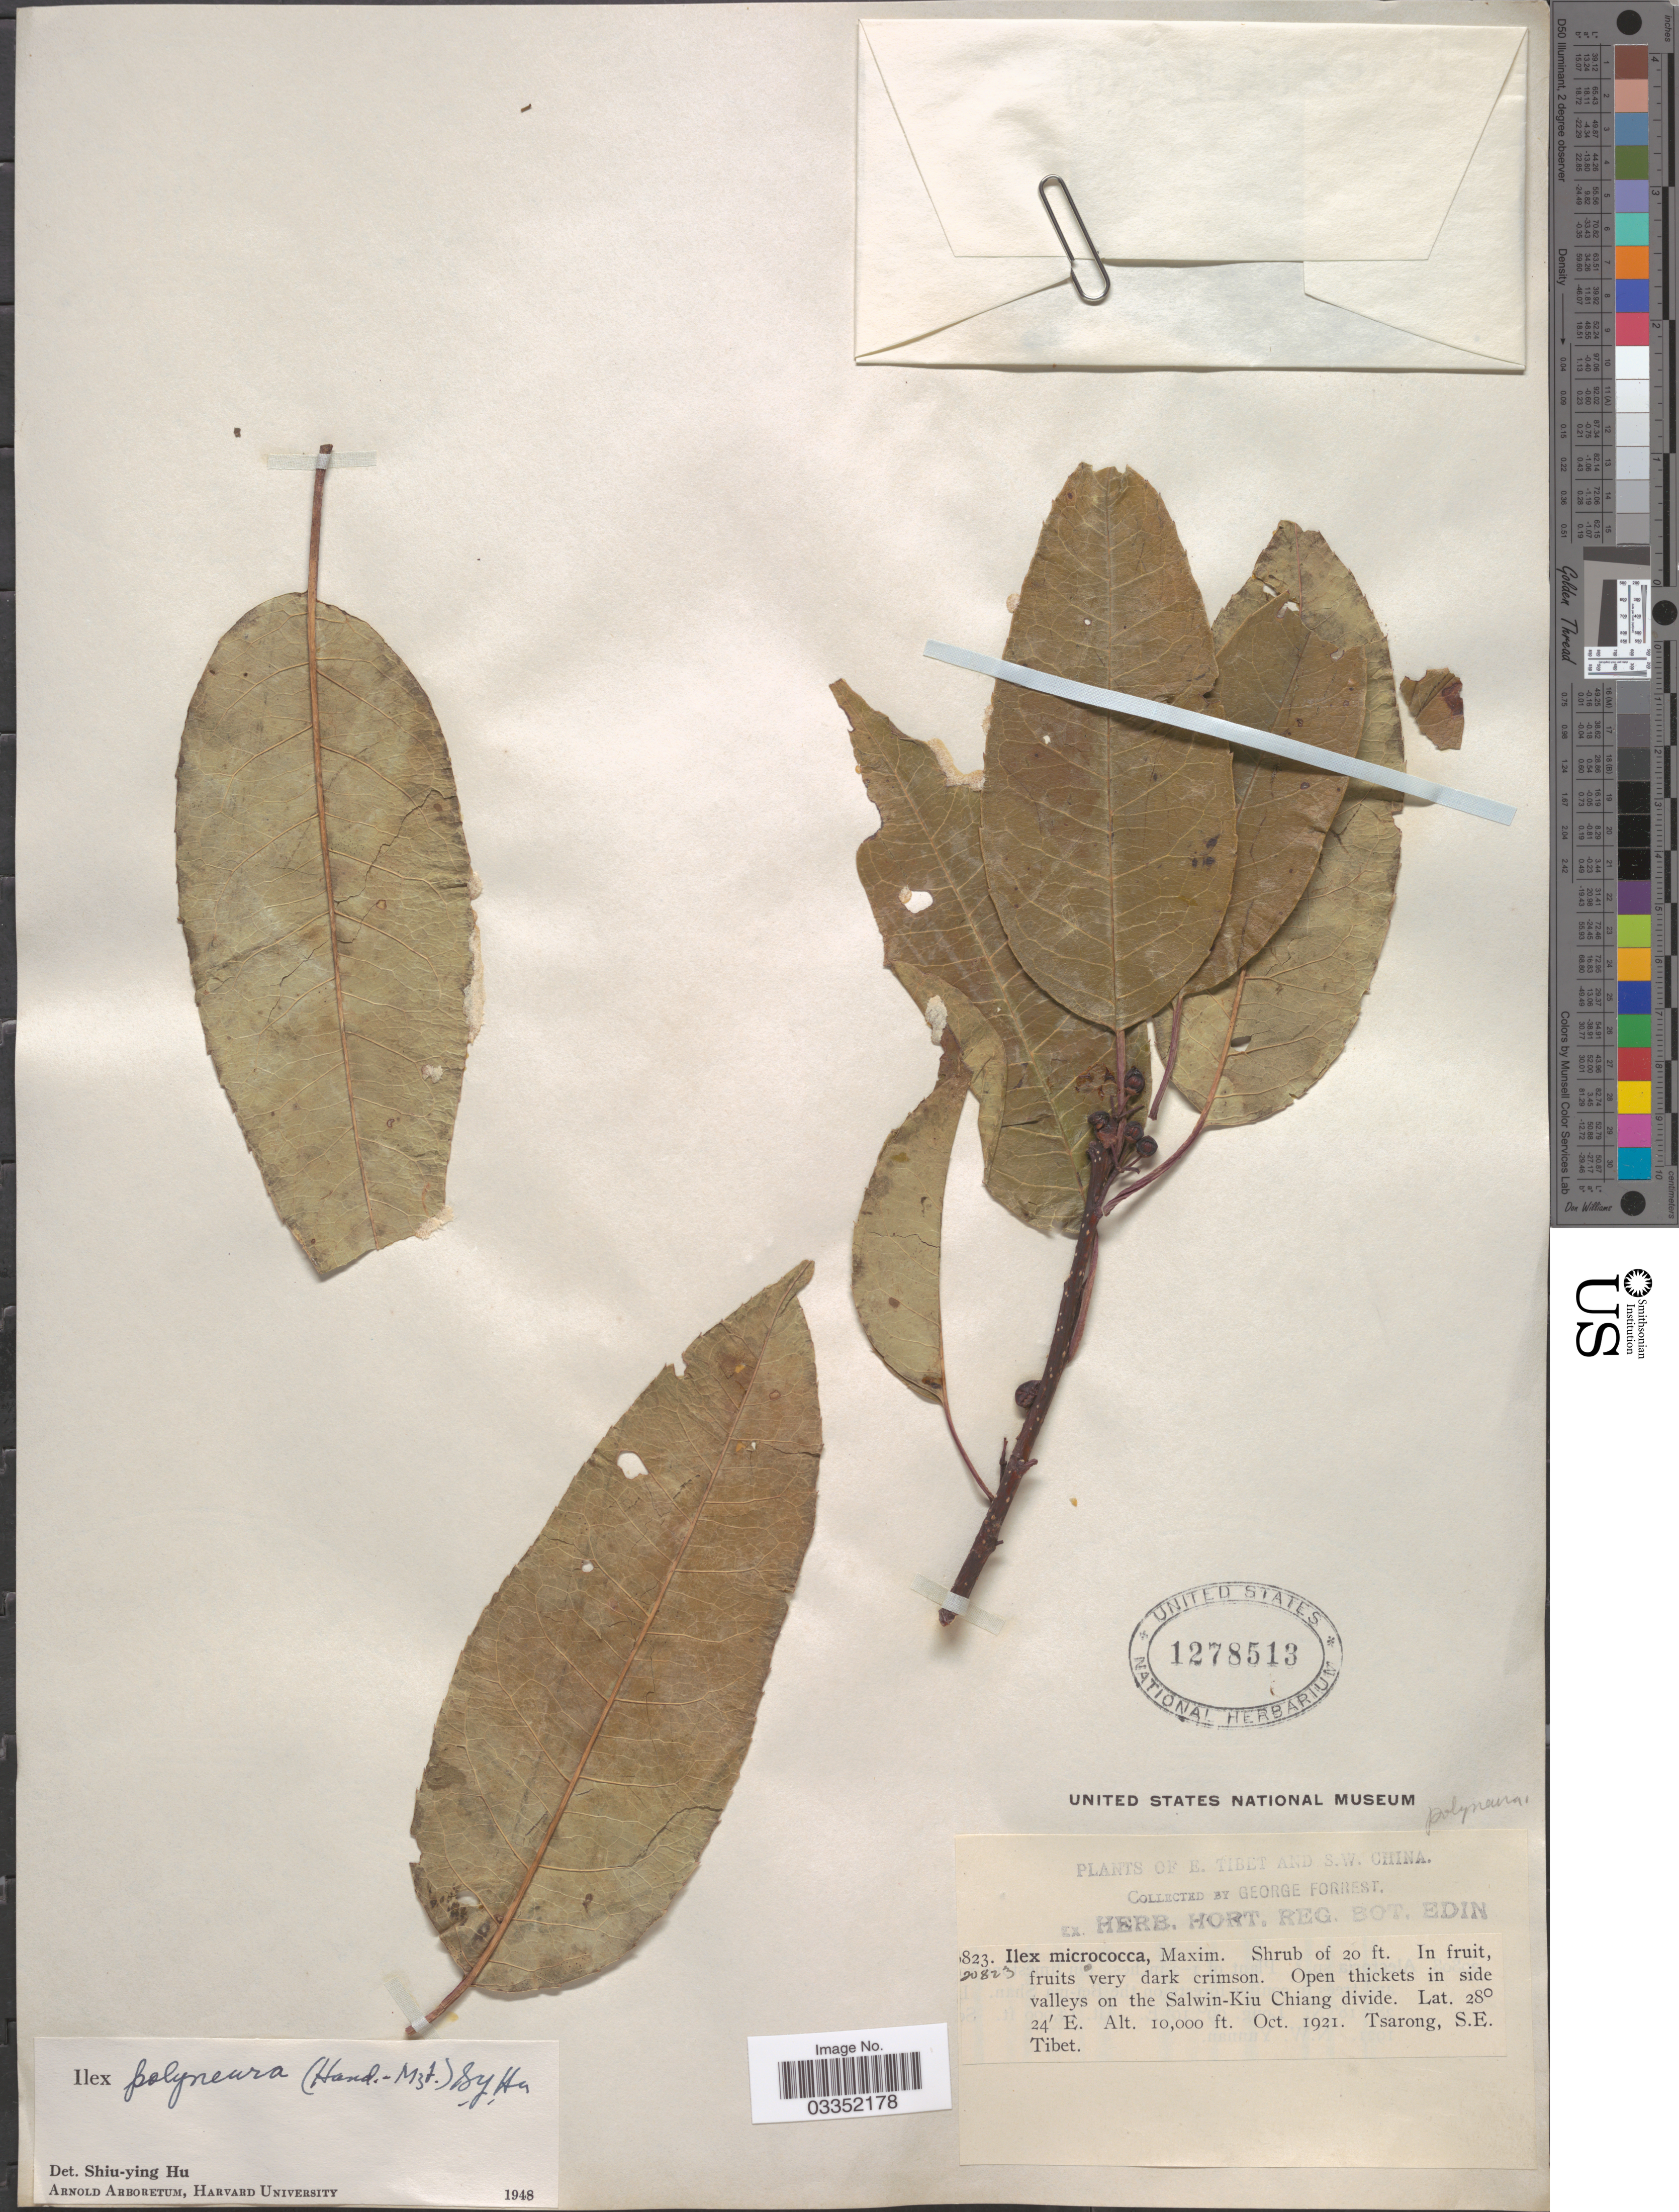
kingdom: Plantae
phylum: Tracheophyta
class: Magnoliopsida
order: Aquifoliales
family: Aquifoliaceae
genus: Ilex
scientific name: Ilex polyneura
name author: (Hand.-Mazz.) S.Y. Hu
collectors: G. Forrest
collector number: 20823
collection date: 1921-10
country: China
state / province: Xizang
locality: Tibet and S.W. China, Open thickets in side valleys on the Salwin-Kiu Chiang divide, Tsarong, S.E. Tibet.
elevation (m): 3048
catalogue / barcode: US 1278513